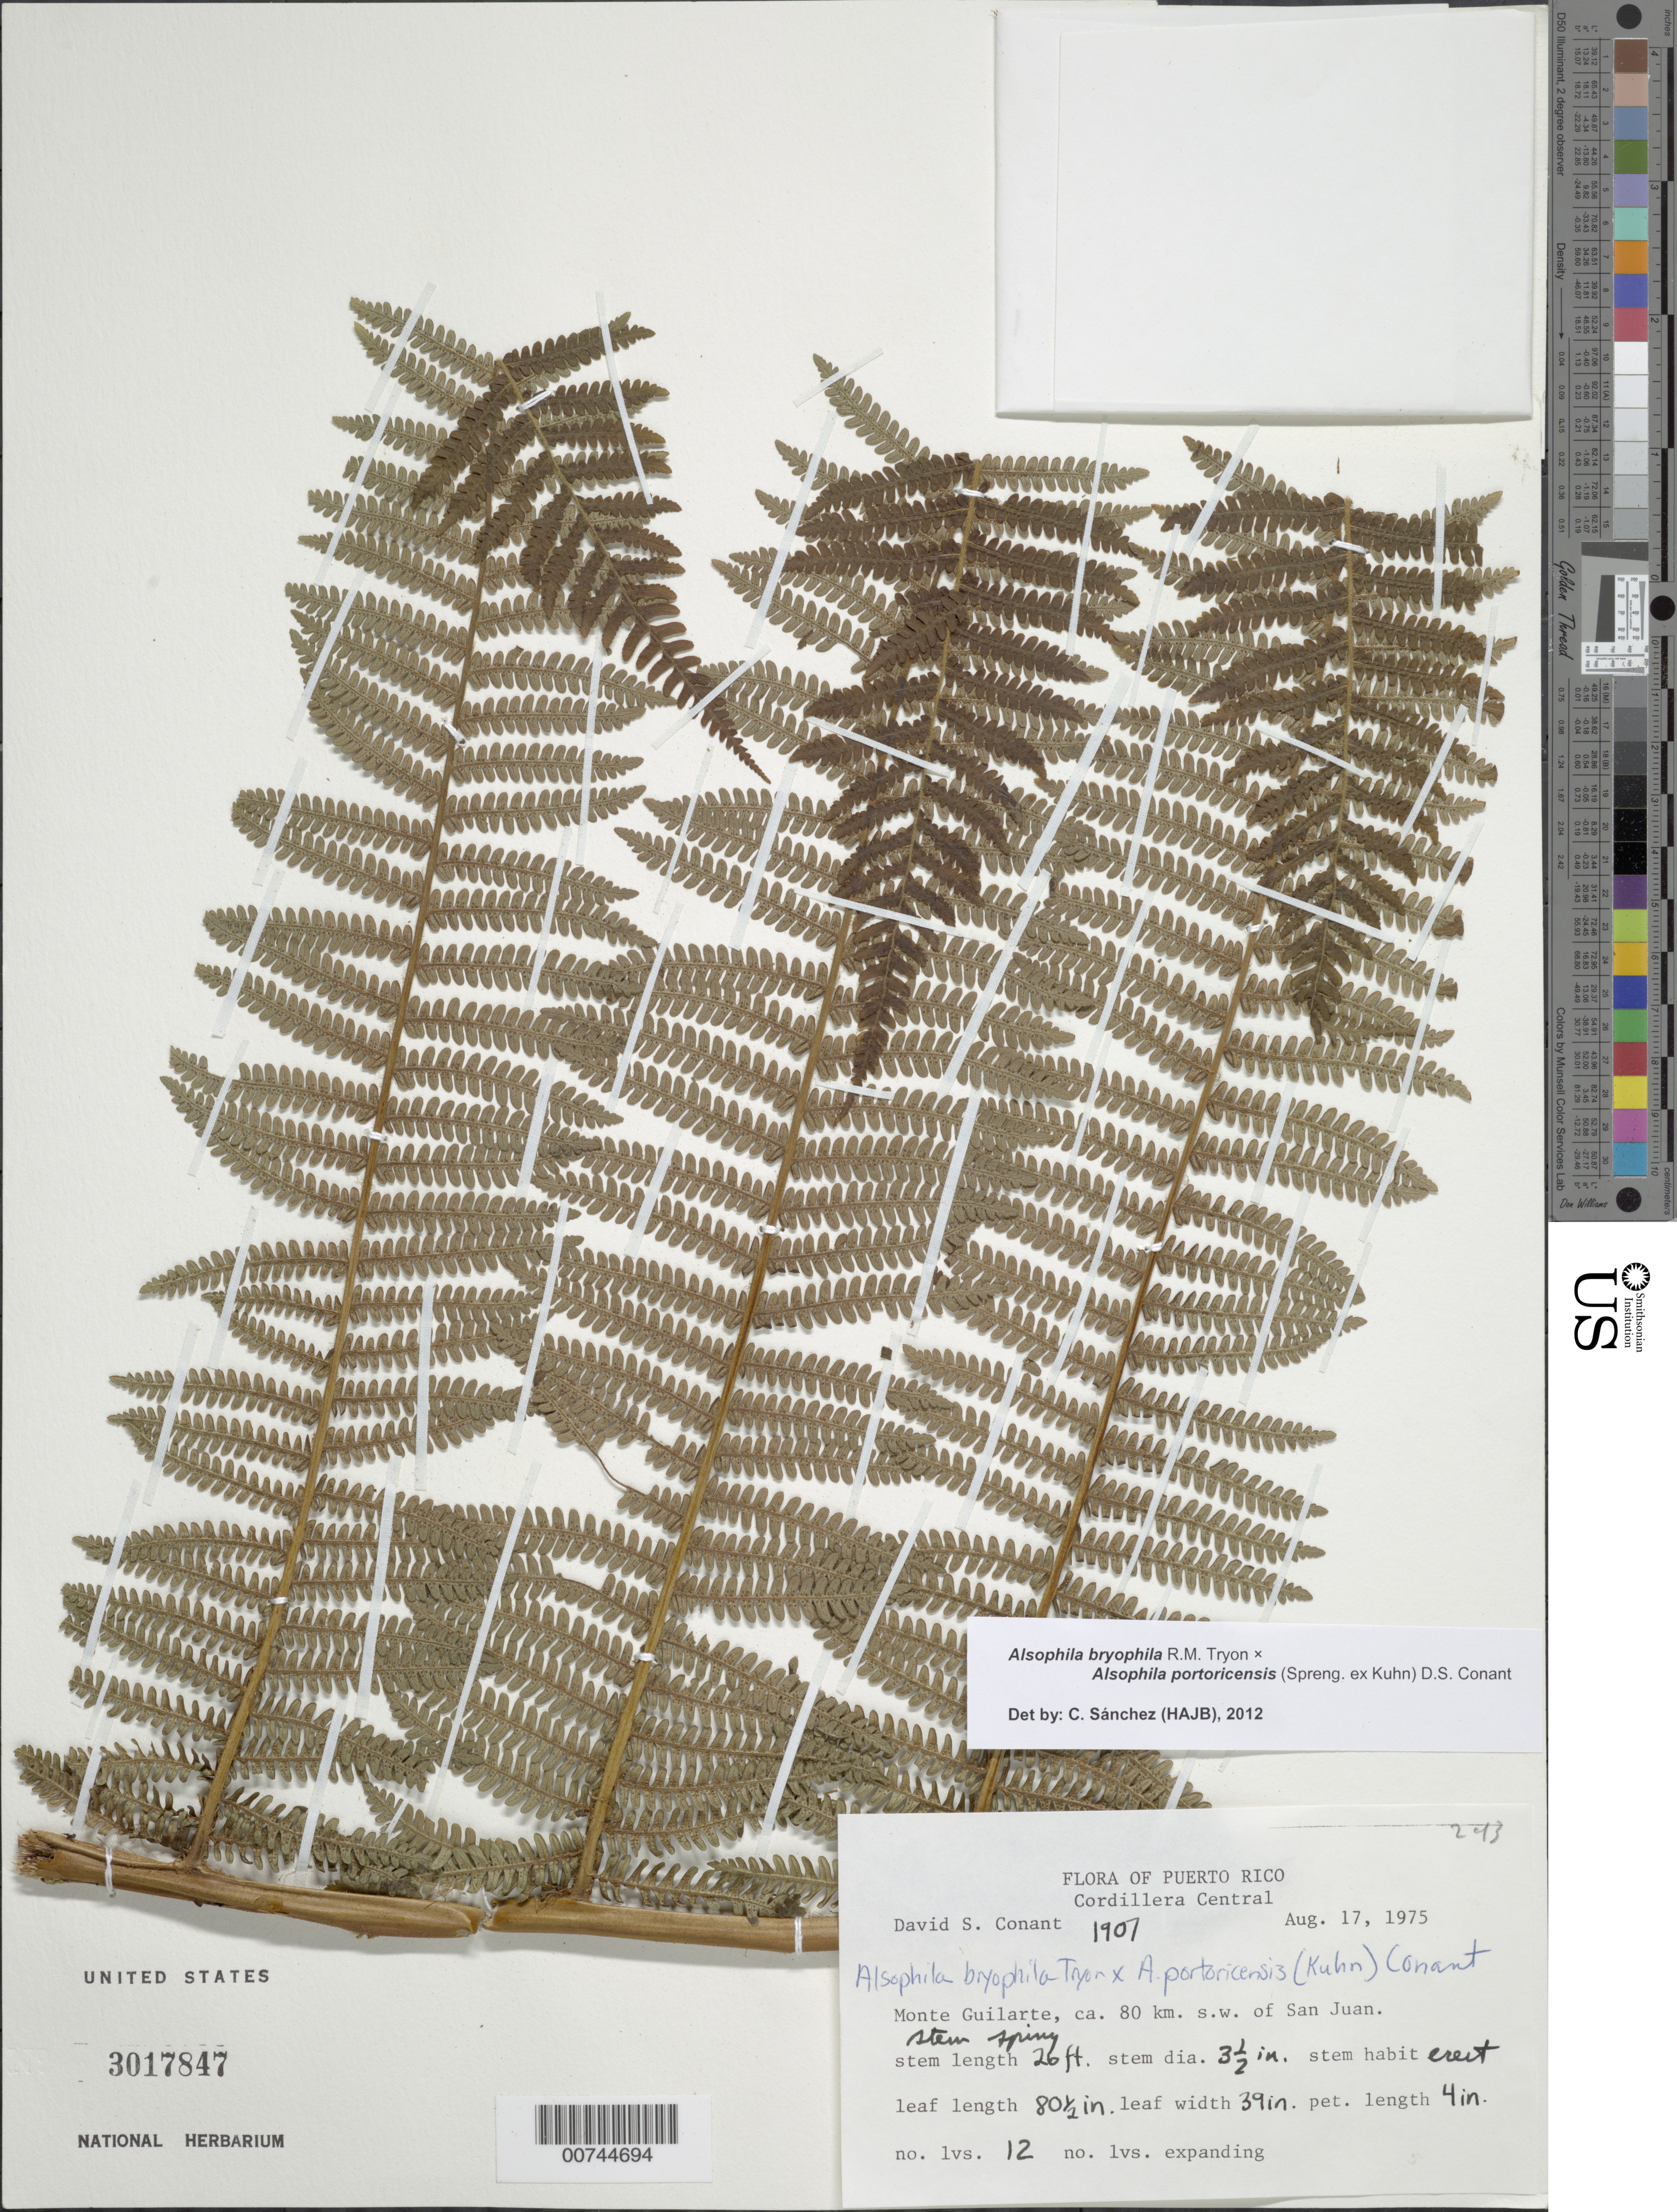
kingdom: Plantae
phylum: Tracheophyta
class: Polypodiopsida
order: Cyatheales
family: Cyatheaceae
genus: Alsophila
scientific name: Alsophila bryophila x A. portoricensis (Spreng. ex Kuhn) D.S. Conant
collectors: D. S. Conant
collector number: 1907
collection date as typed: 17 Aug 1975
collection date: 1975-08-17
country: Puerto Rico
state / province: Adjuntas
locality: Cordillera Central. Monte Guilarte, ca. 80 km SW of San Juan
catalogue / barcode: US 3017847